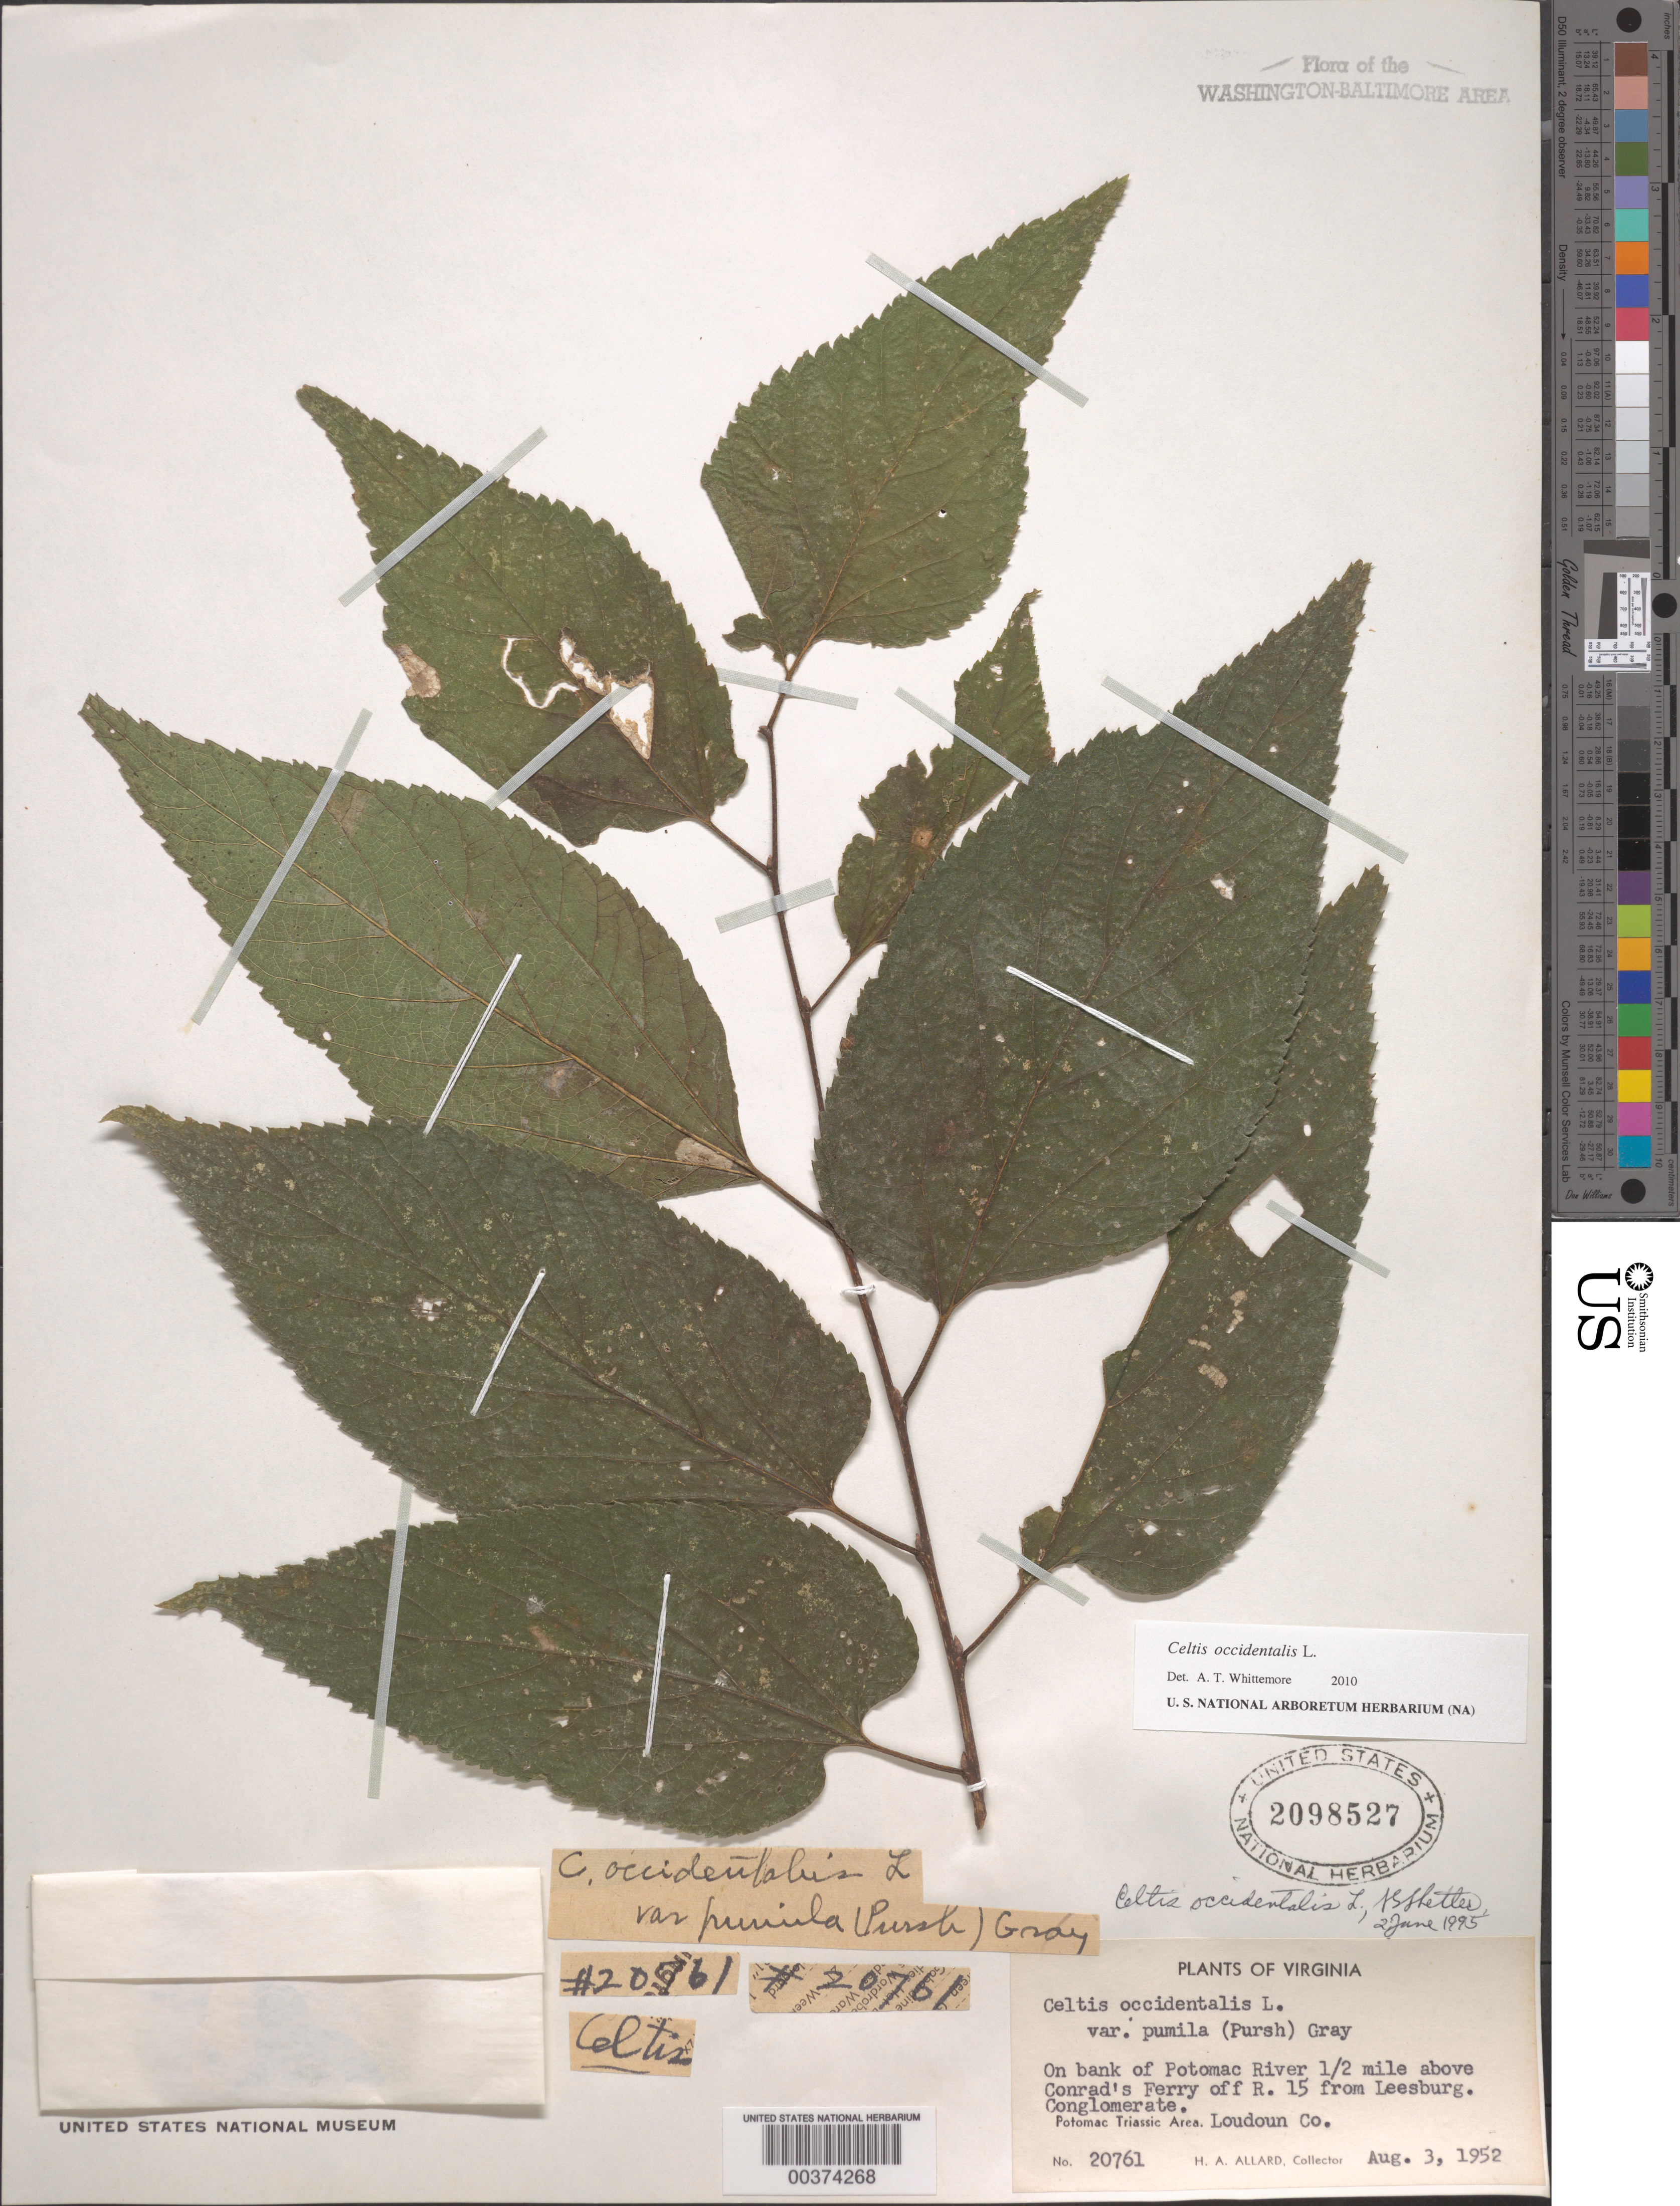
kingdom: Plantae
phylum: Tracheophyta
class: Magnoliopsida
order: Rosales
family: Cannabaceae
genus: Celtis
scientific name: Celtis occidentalis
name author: L.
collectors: H. A. Allard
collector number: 20761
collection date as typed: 03 Aug 1952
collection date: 1952-08-03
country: United States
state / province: Virginia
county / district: Loudoun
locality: Potomac River above Conrads Ferry, off Route 15 from Leesburg C. and O. Canal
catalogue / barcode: US 2098527